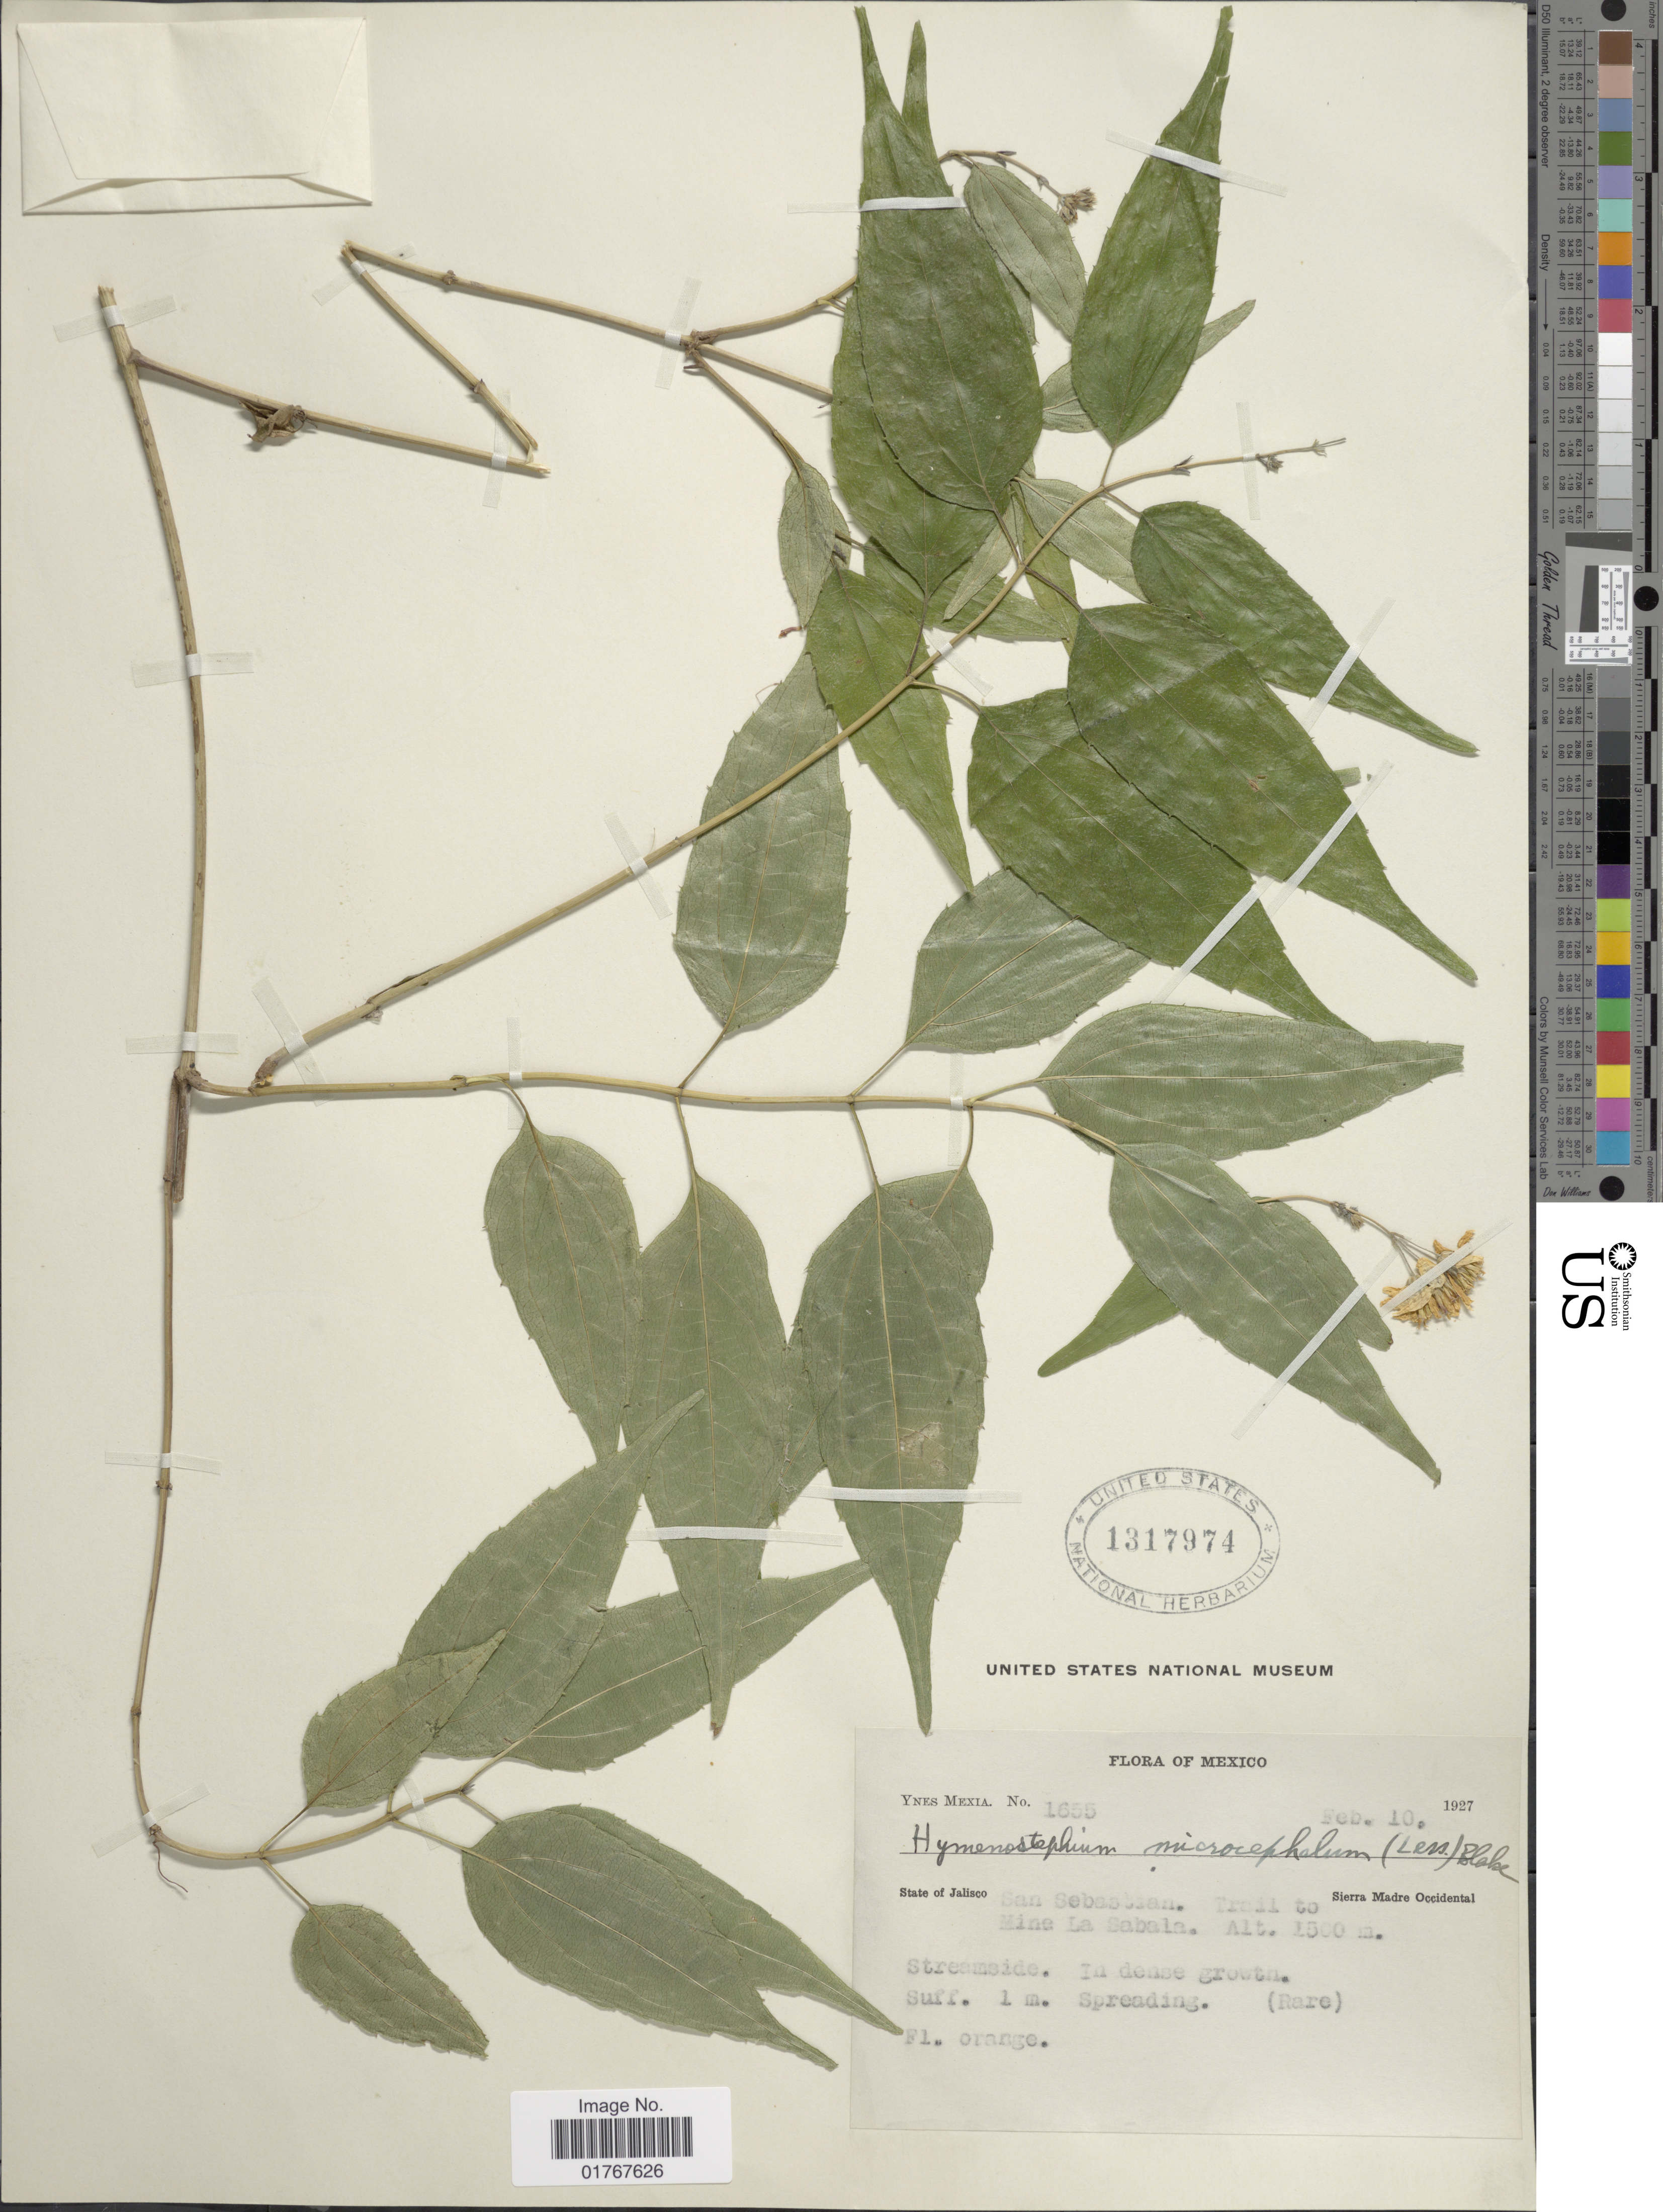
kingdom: Plantae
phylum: Tracheophyta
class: Magnoliopsida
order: Asterales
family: Asteraceae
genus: Viguiera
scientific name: Viguiera cordata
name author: (Hook. & Arn.) D'Arcy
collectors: Y. Mexia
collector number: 1655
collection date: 1927-02-10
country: Mexico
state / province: Jalisco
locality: San Sebastian, Trail to Sierra Madre Occidental Mine La Sabala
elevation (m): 1500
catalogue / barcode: US 1317974